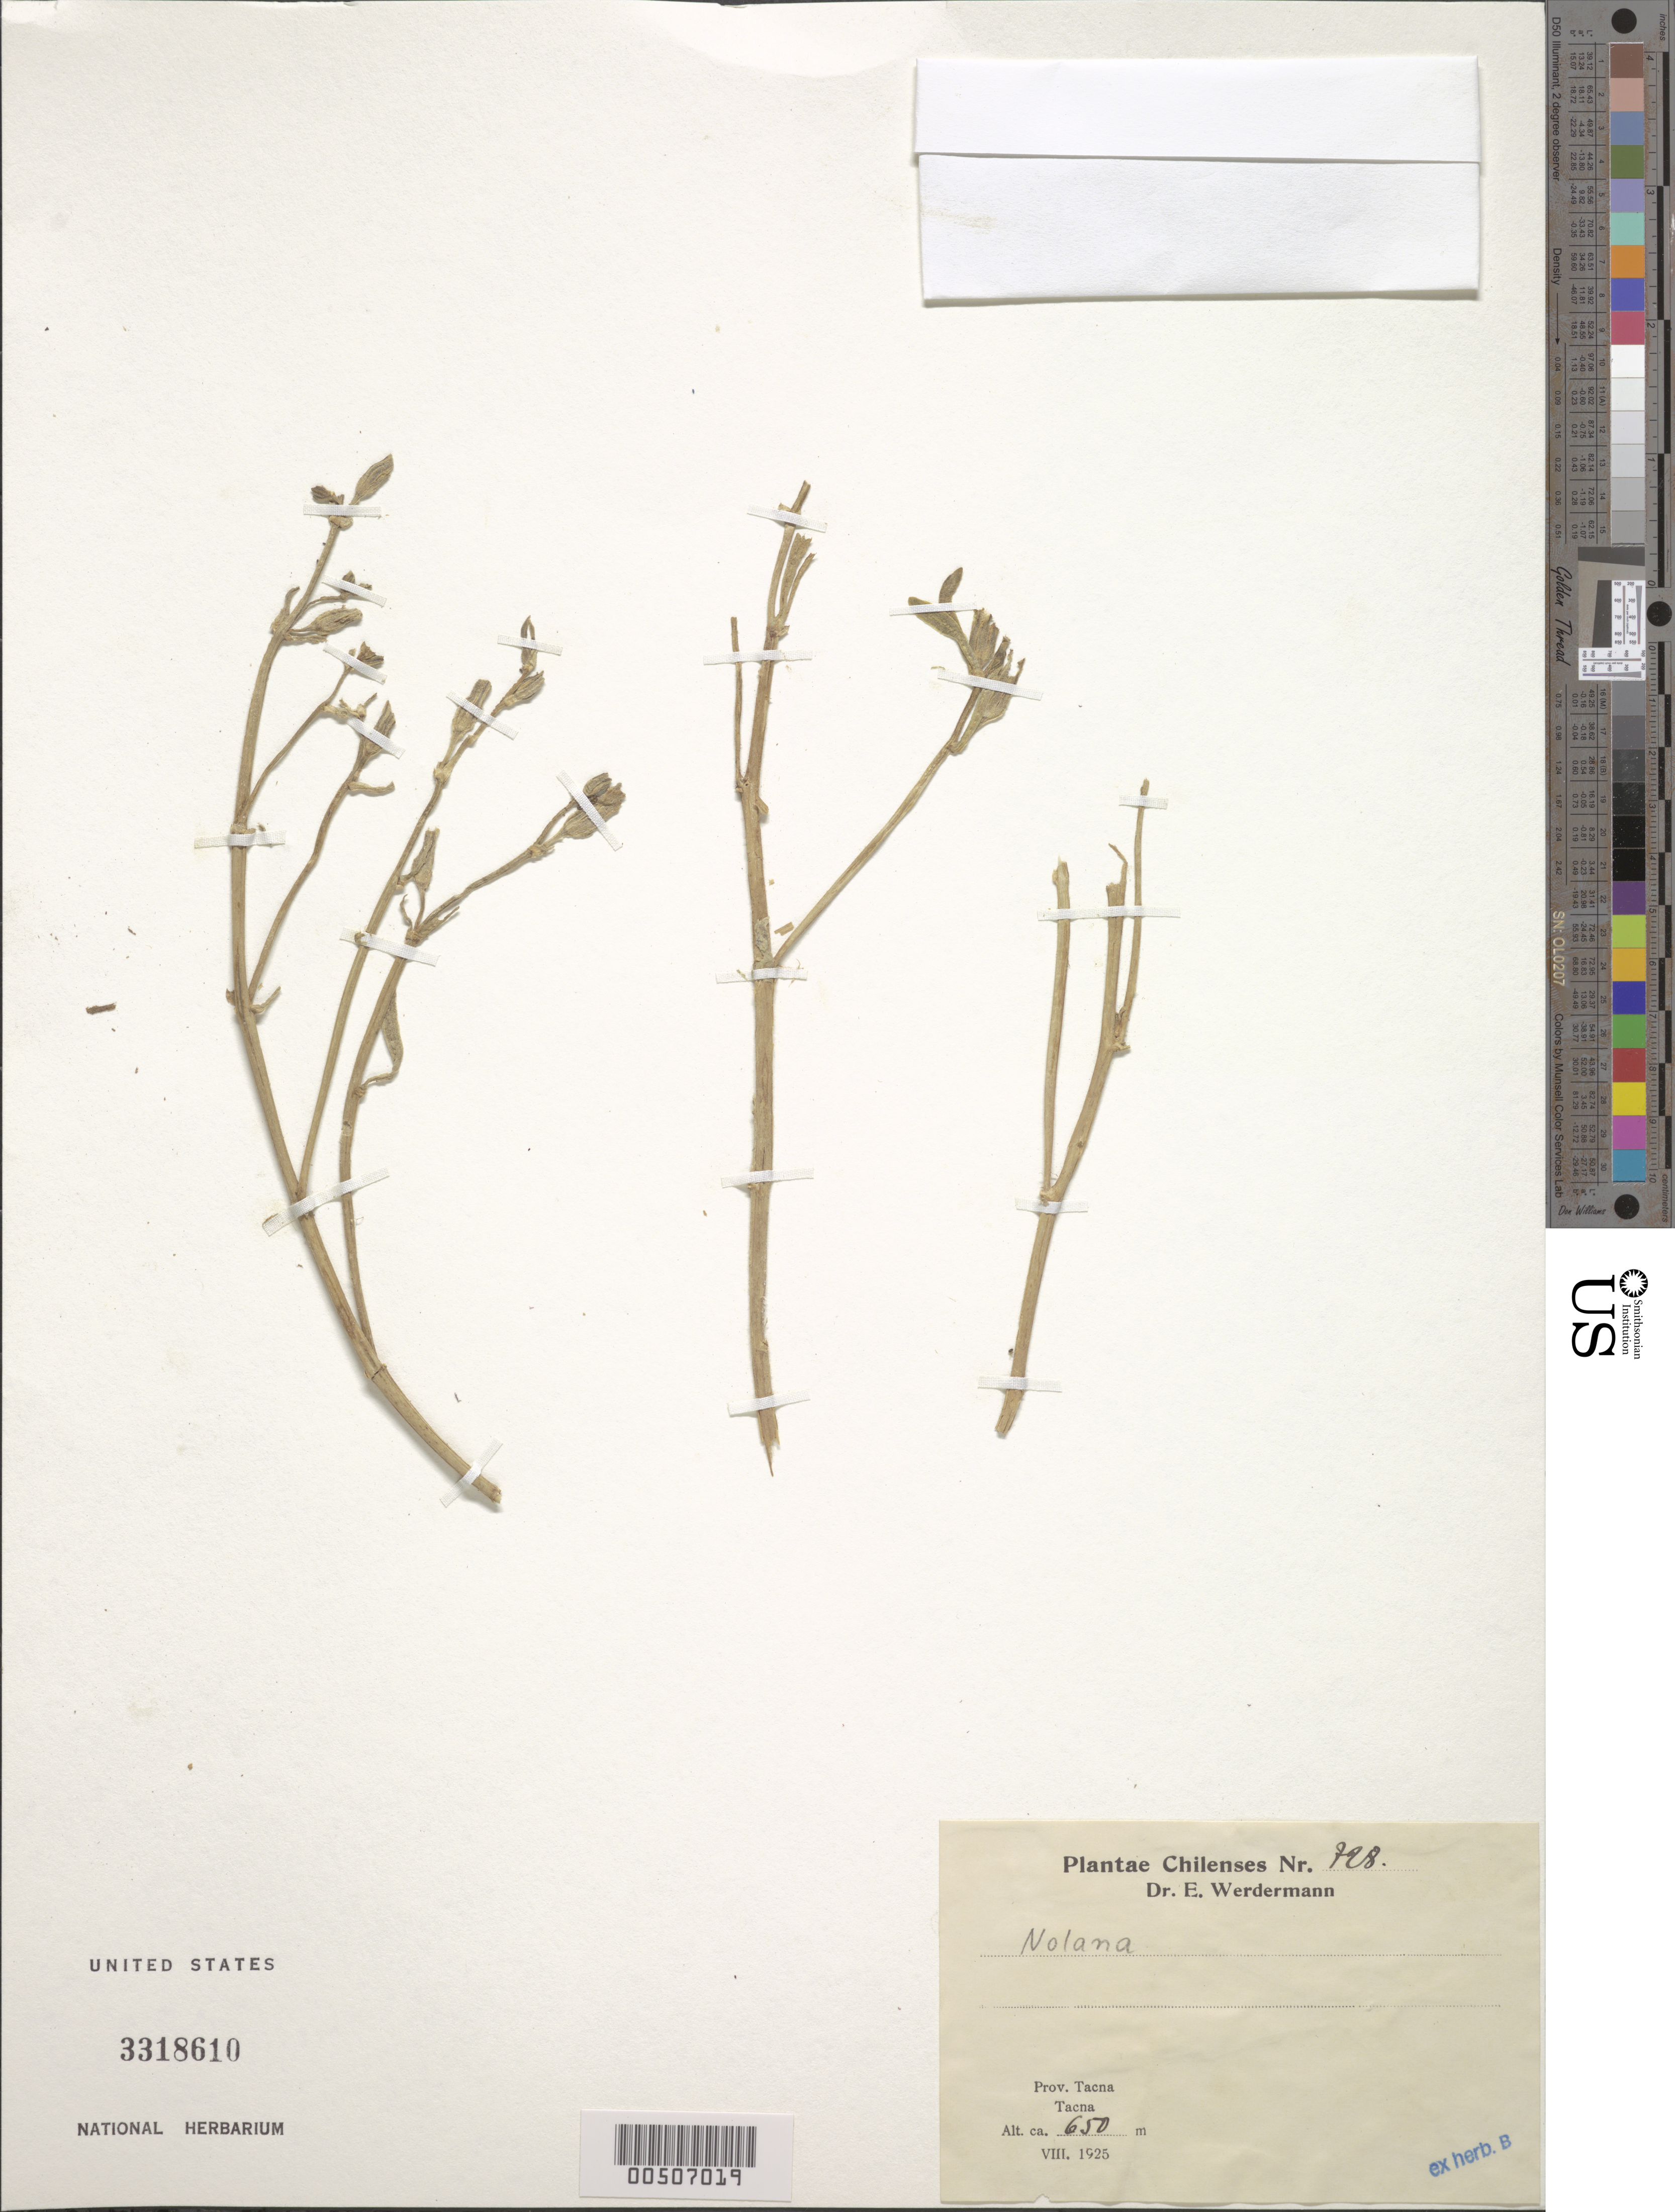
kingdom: Plantae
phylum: Tracheophyta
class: Magnoliopsida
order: Solanales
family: Solanaceae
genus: Nolana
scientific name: Nolana sp.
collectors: E. Werdermann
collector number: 728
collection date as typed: Aug 1925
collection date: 1925-08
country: Peru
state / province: Tacna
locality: Tacna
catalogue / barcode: US 3318610